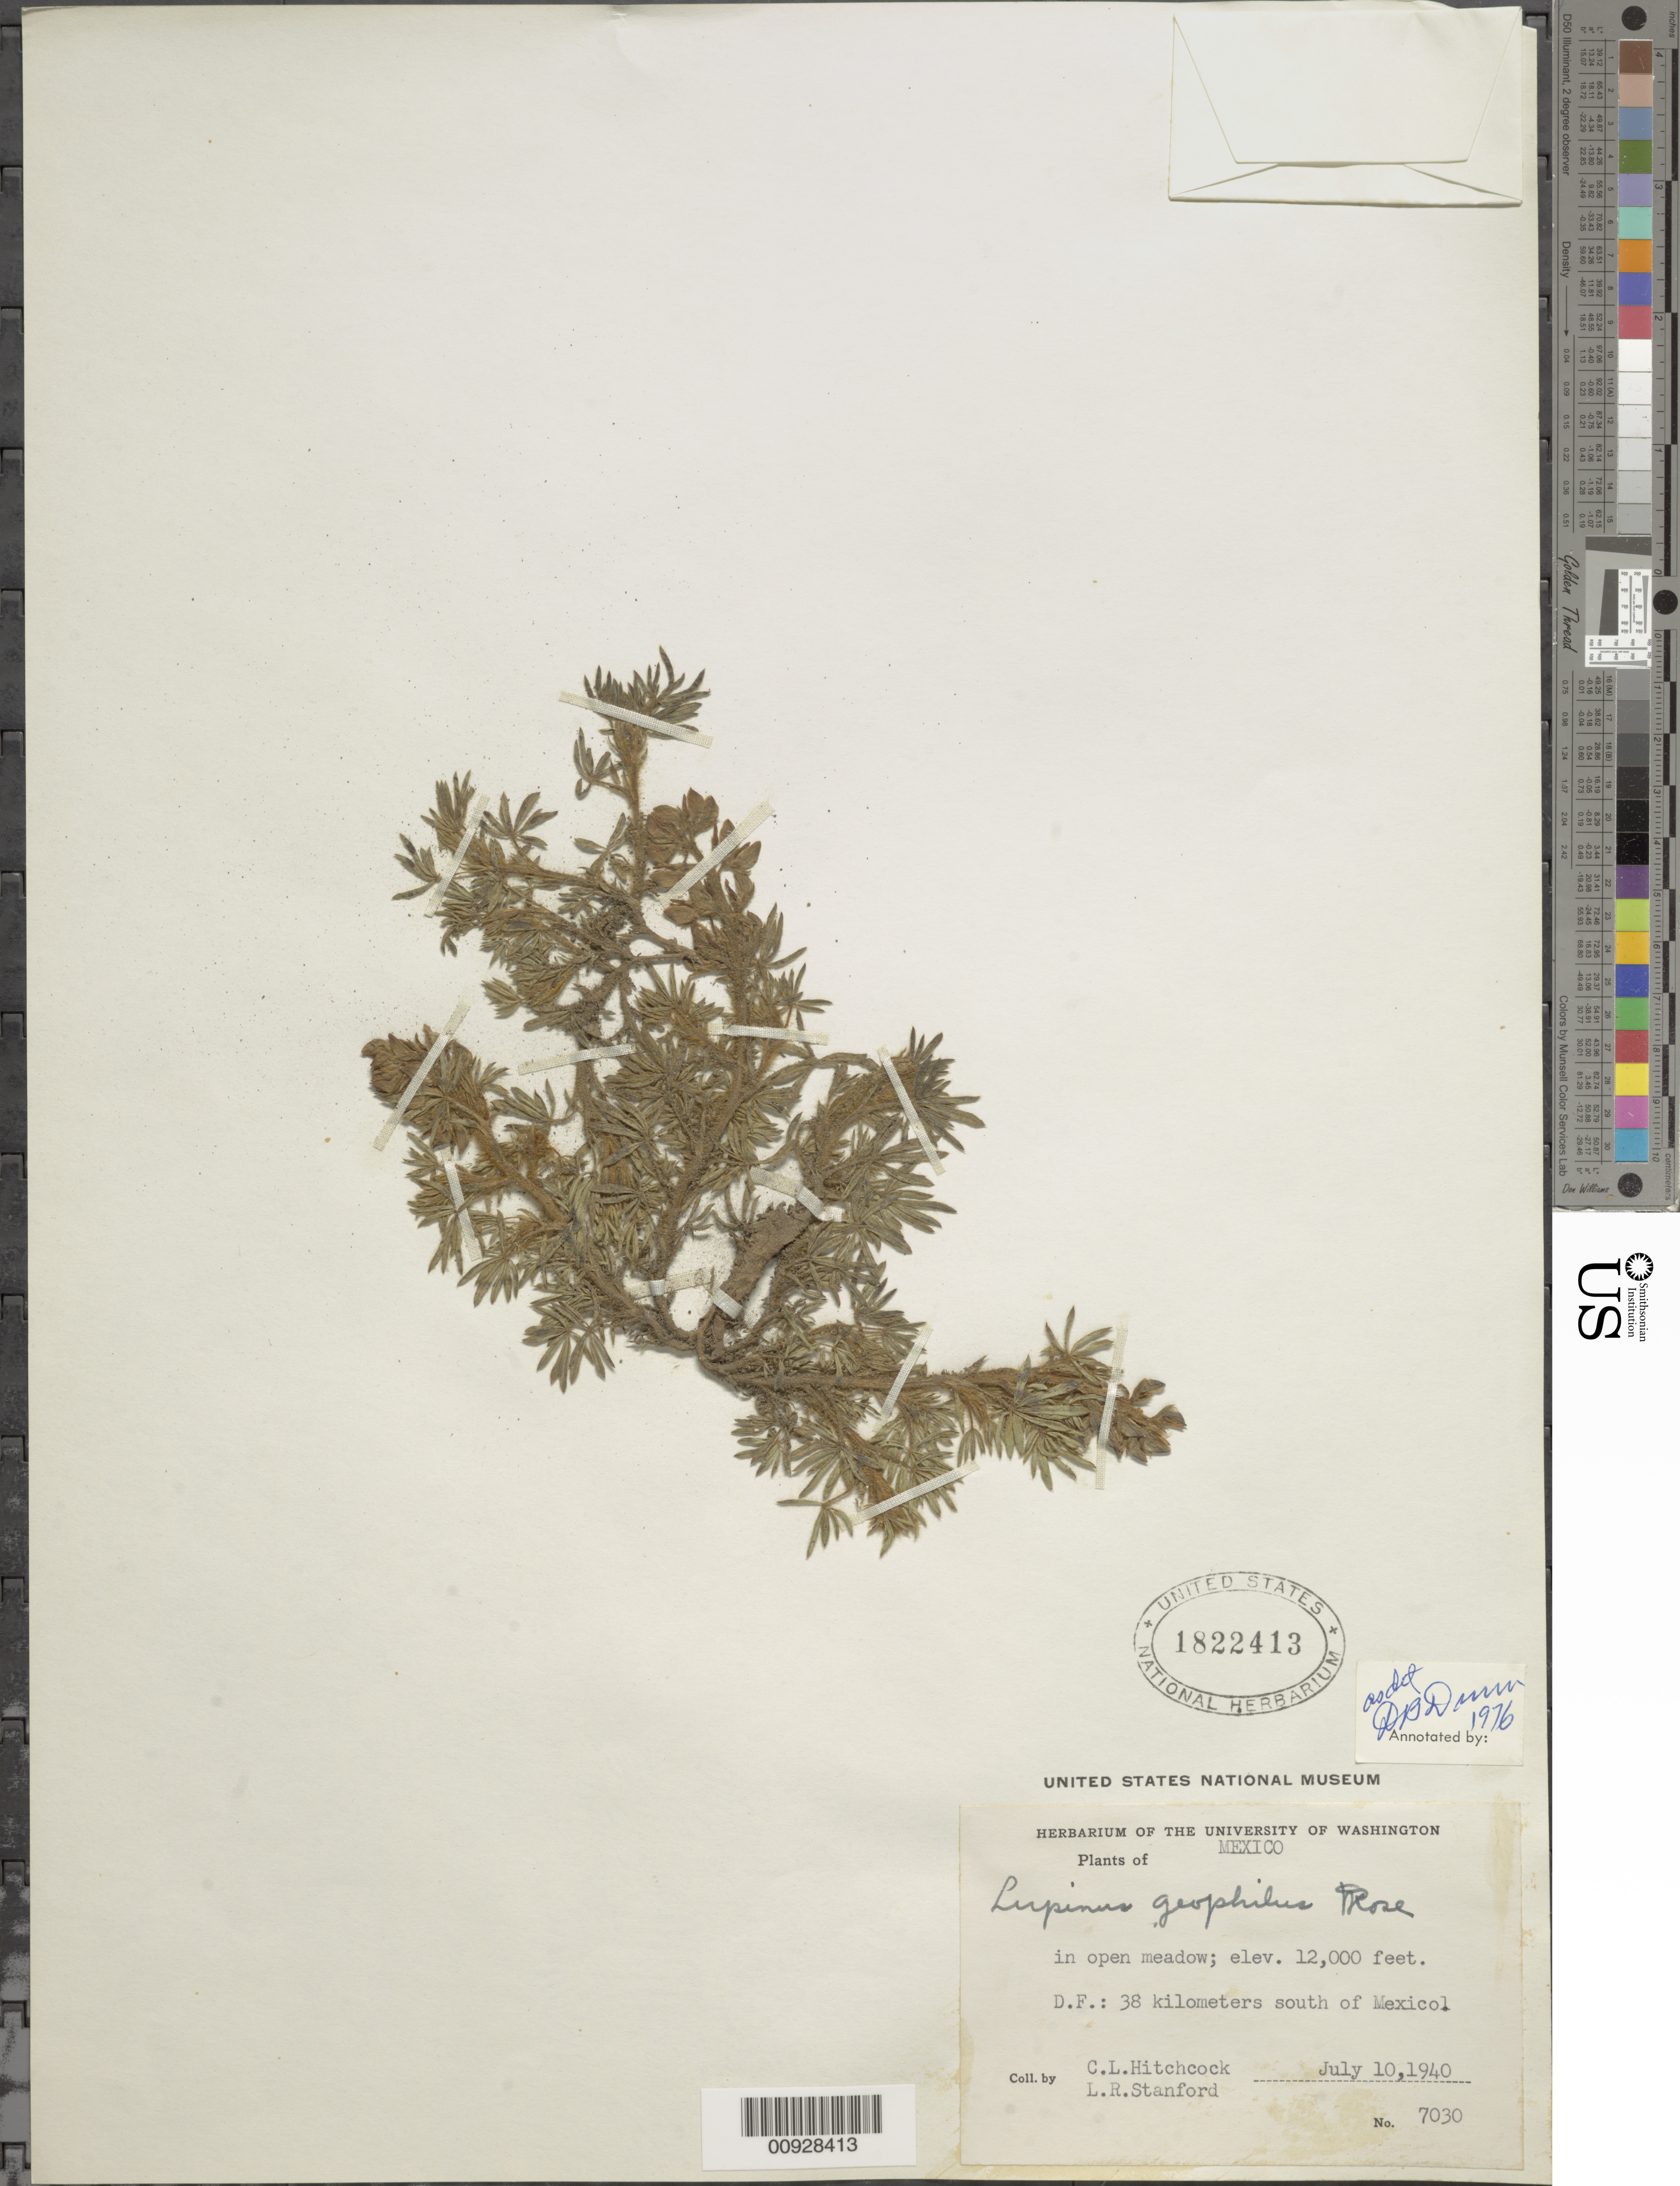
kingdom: Plantae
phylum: Tracheophyta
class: Magnoliopsida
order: Fabales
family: Fabaceae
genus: Lupinus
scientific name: Lupinus geophilus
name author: Rose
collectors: C. L. Hitchcock & L. R. Stanford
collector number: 7030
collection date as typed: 10 Jul 1940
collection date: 1940-07-10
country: Mexico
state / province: Distrito Federal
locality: D.F.: 38 kilometers south of Mexico.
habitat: In open meadow.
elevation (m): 3658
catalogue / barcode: US 1822413